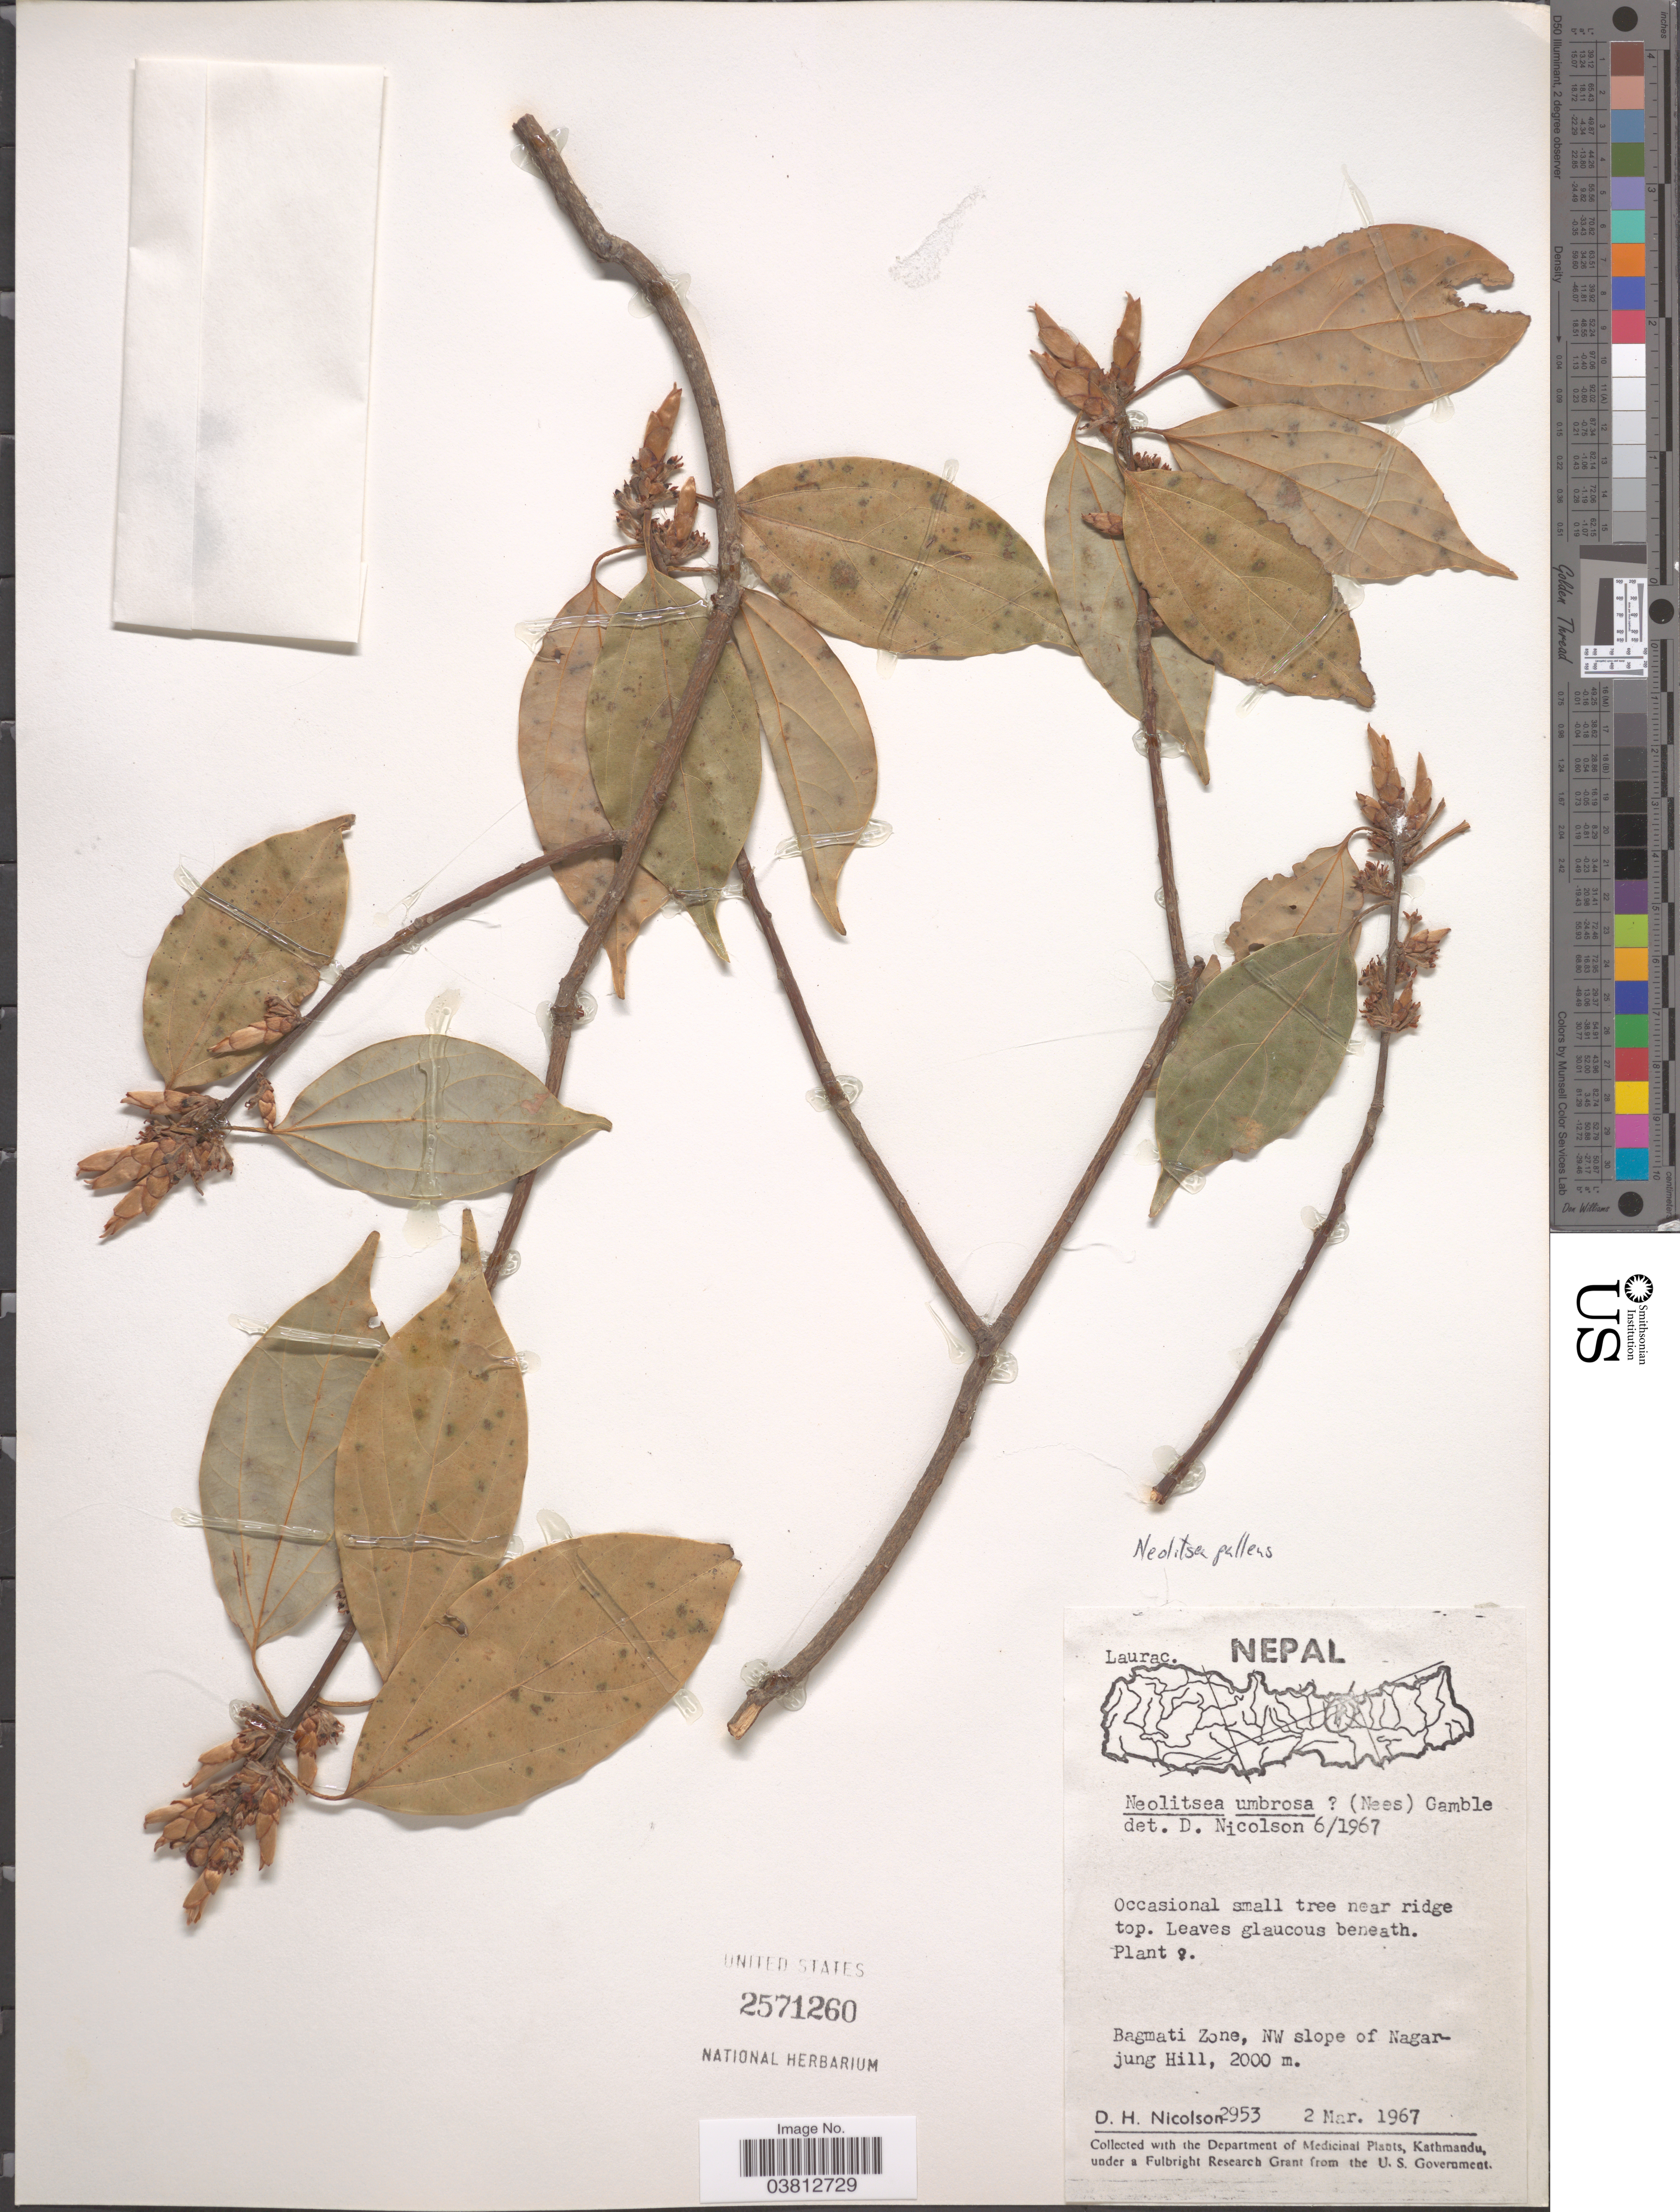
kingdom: Plantae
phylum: Tracheophyta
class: Magnoliopsida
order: Laurales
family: Lauraceae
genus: Neolitsea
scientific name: Neolitsea pallens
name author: (D. Don) Momiy. & H. Hara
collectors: D. H. Nicolson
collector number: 2953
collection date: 1967-03-02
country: Nepal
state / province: Bagmati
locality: Bagmati Zone, NW slope of Nagarjung Hill.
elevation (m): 2000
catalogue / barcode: US 2571260